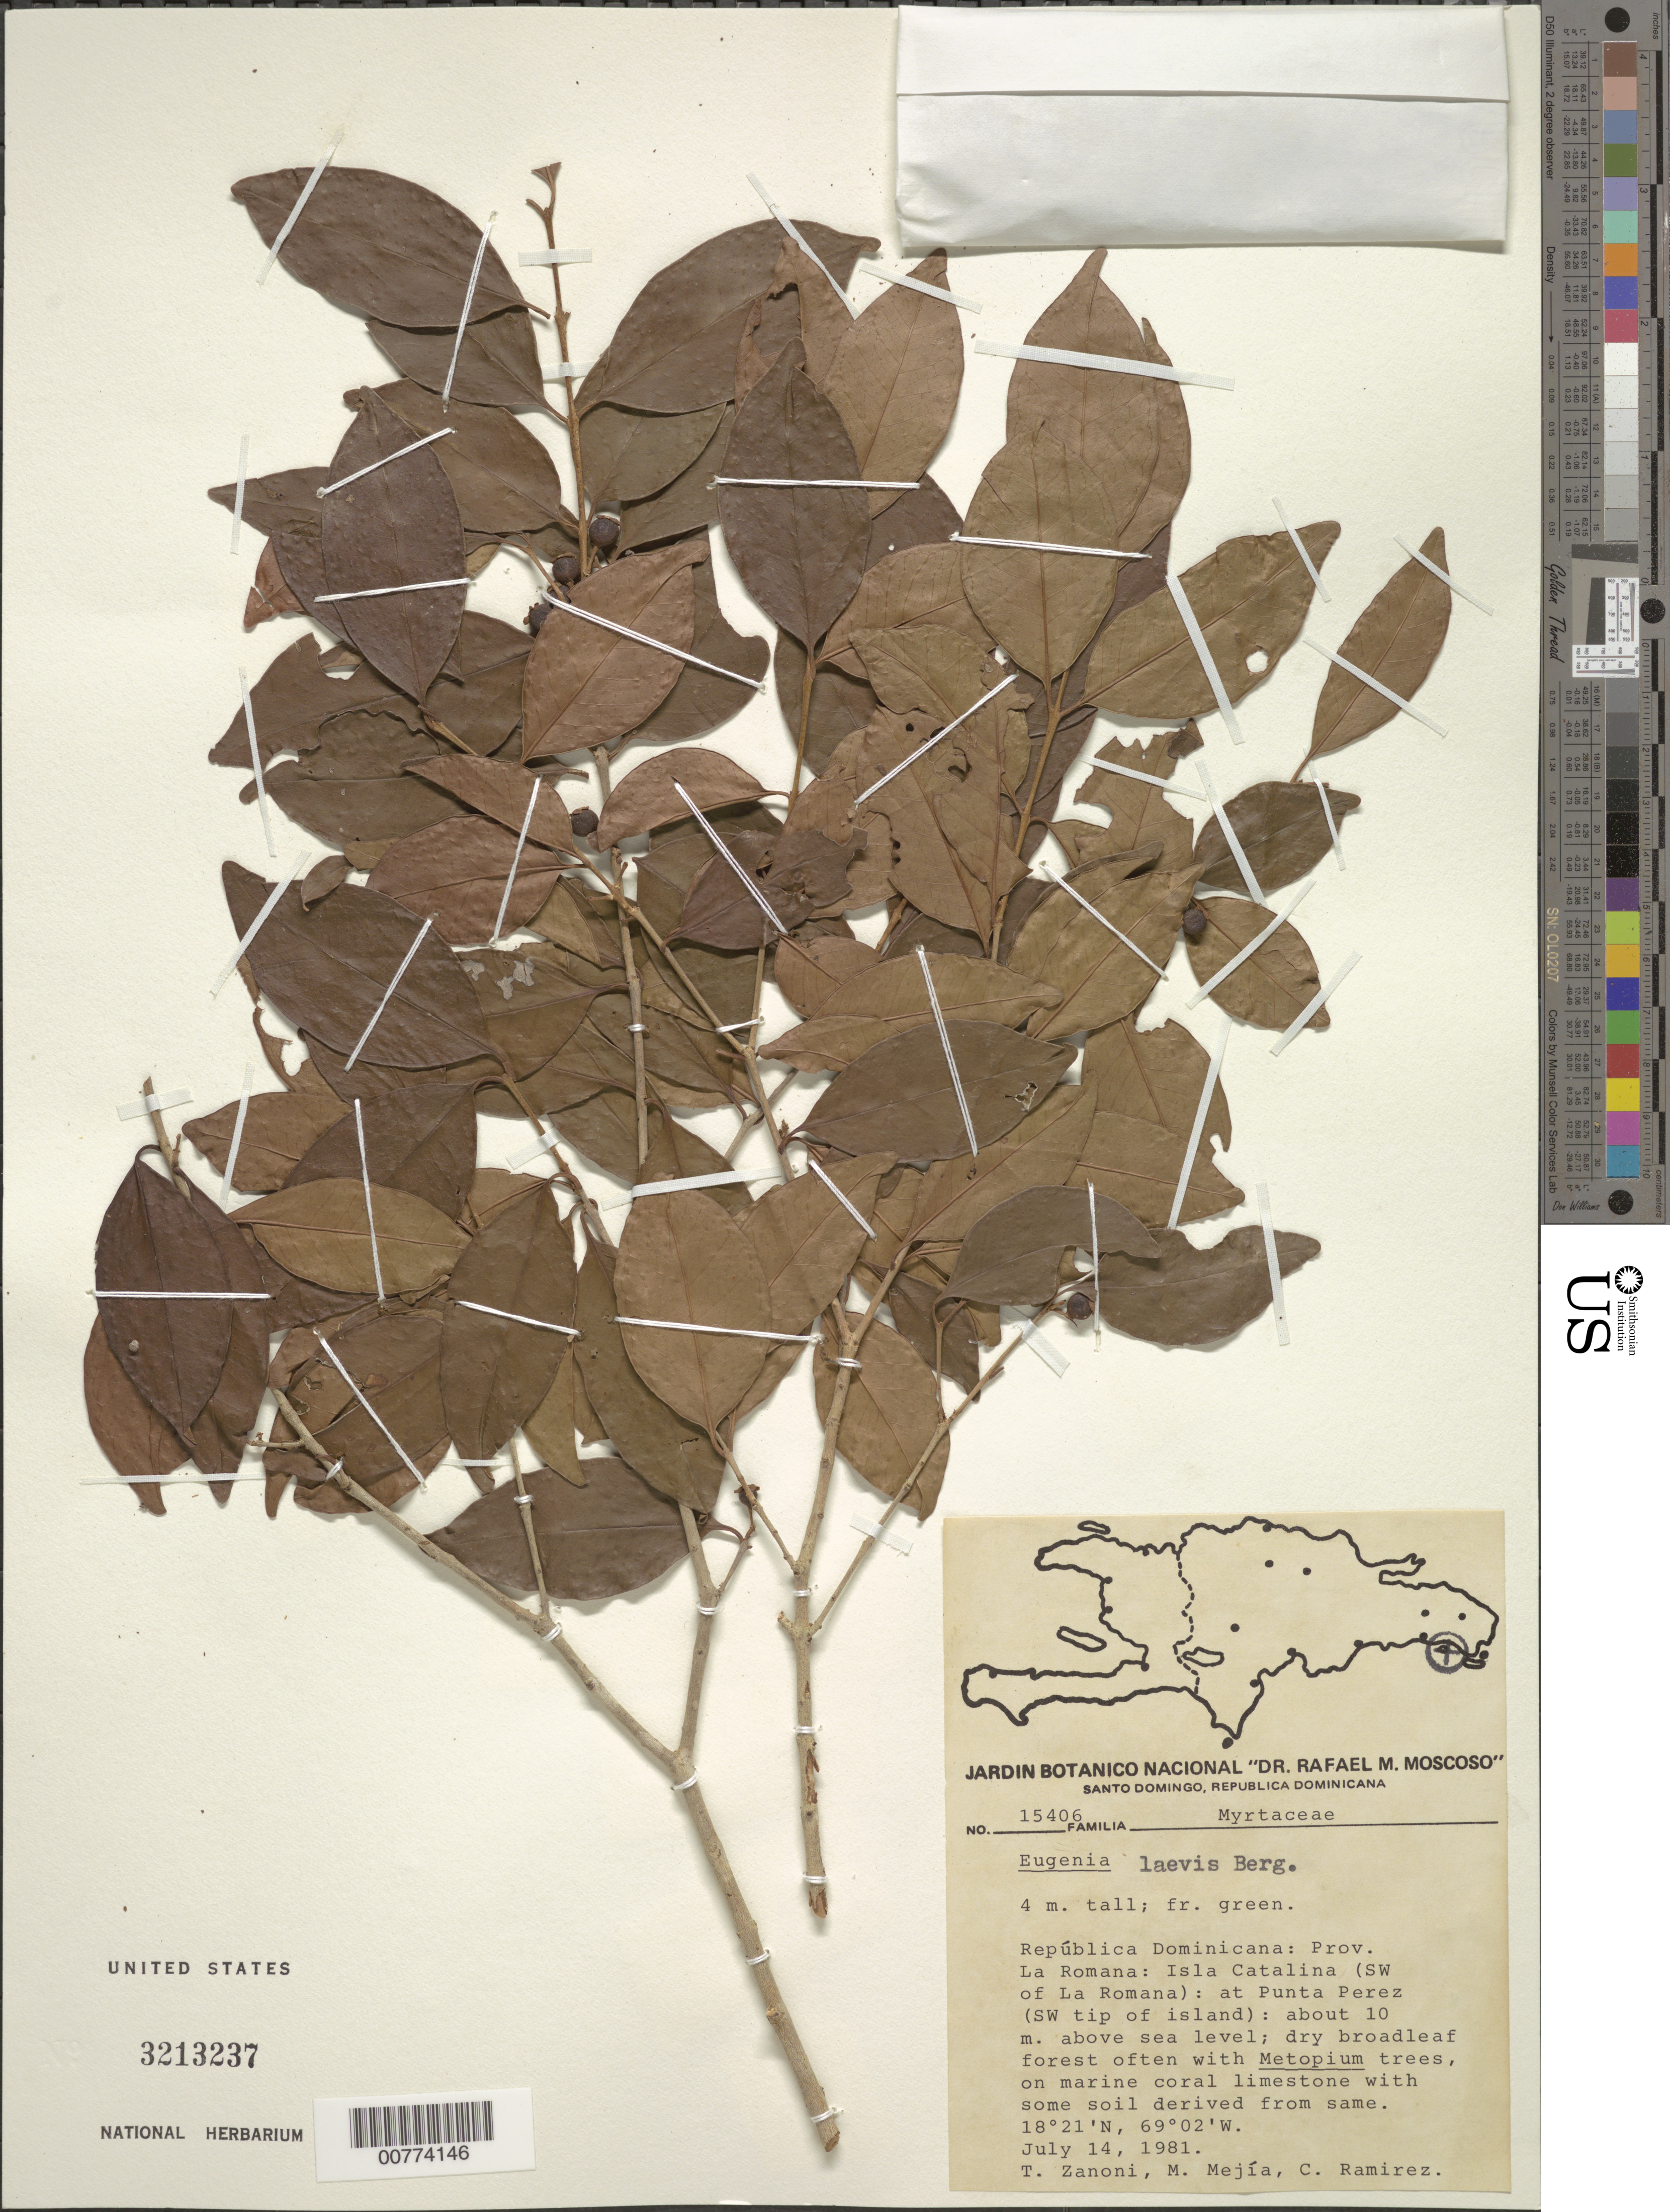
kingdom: Plantae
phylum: Tracheophyta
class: Magnoliopsida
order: Myrtales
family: Myrtaceae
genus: Eugenia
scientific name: Eugenia laevis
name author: O. Berg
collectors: T. A. Zanoni, M. Mejia & C. Ramirez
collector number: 15406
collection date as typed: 14 Jul 1981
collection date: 1981-07-14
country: Dominican Republic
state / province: La Romana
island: Hispaniola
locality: Isla Catalina (SW of La Romana), at Punta Perez (SW tip of island).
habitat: Dry broadleaf forest often with Metopium trees, on marine coral limestone with some soil derived from same.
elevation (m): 10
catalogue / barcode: US 3213237